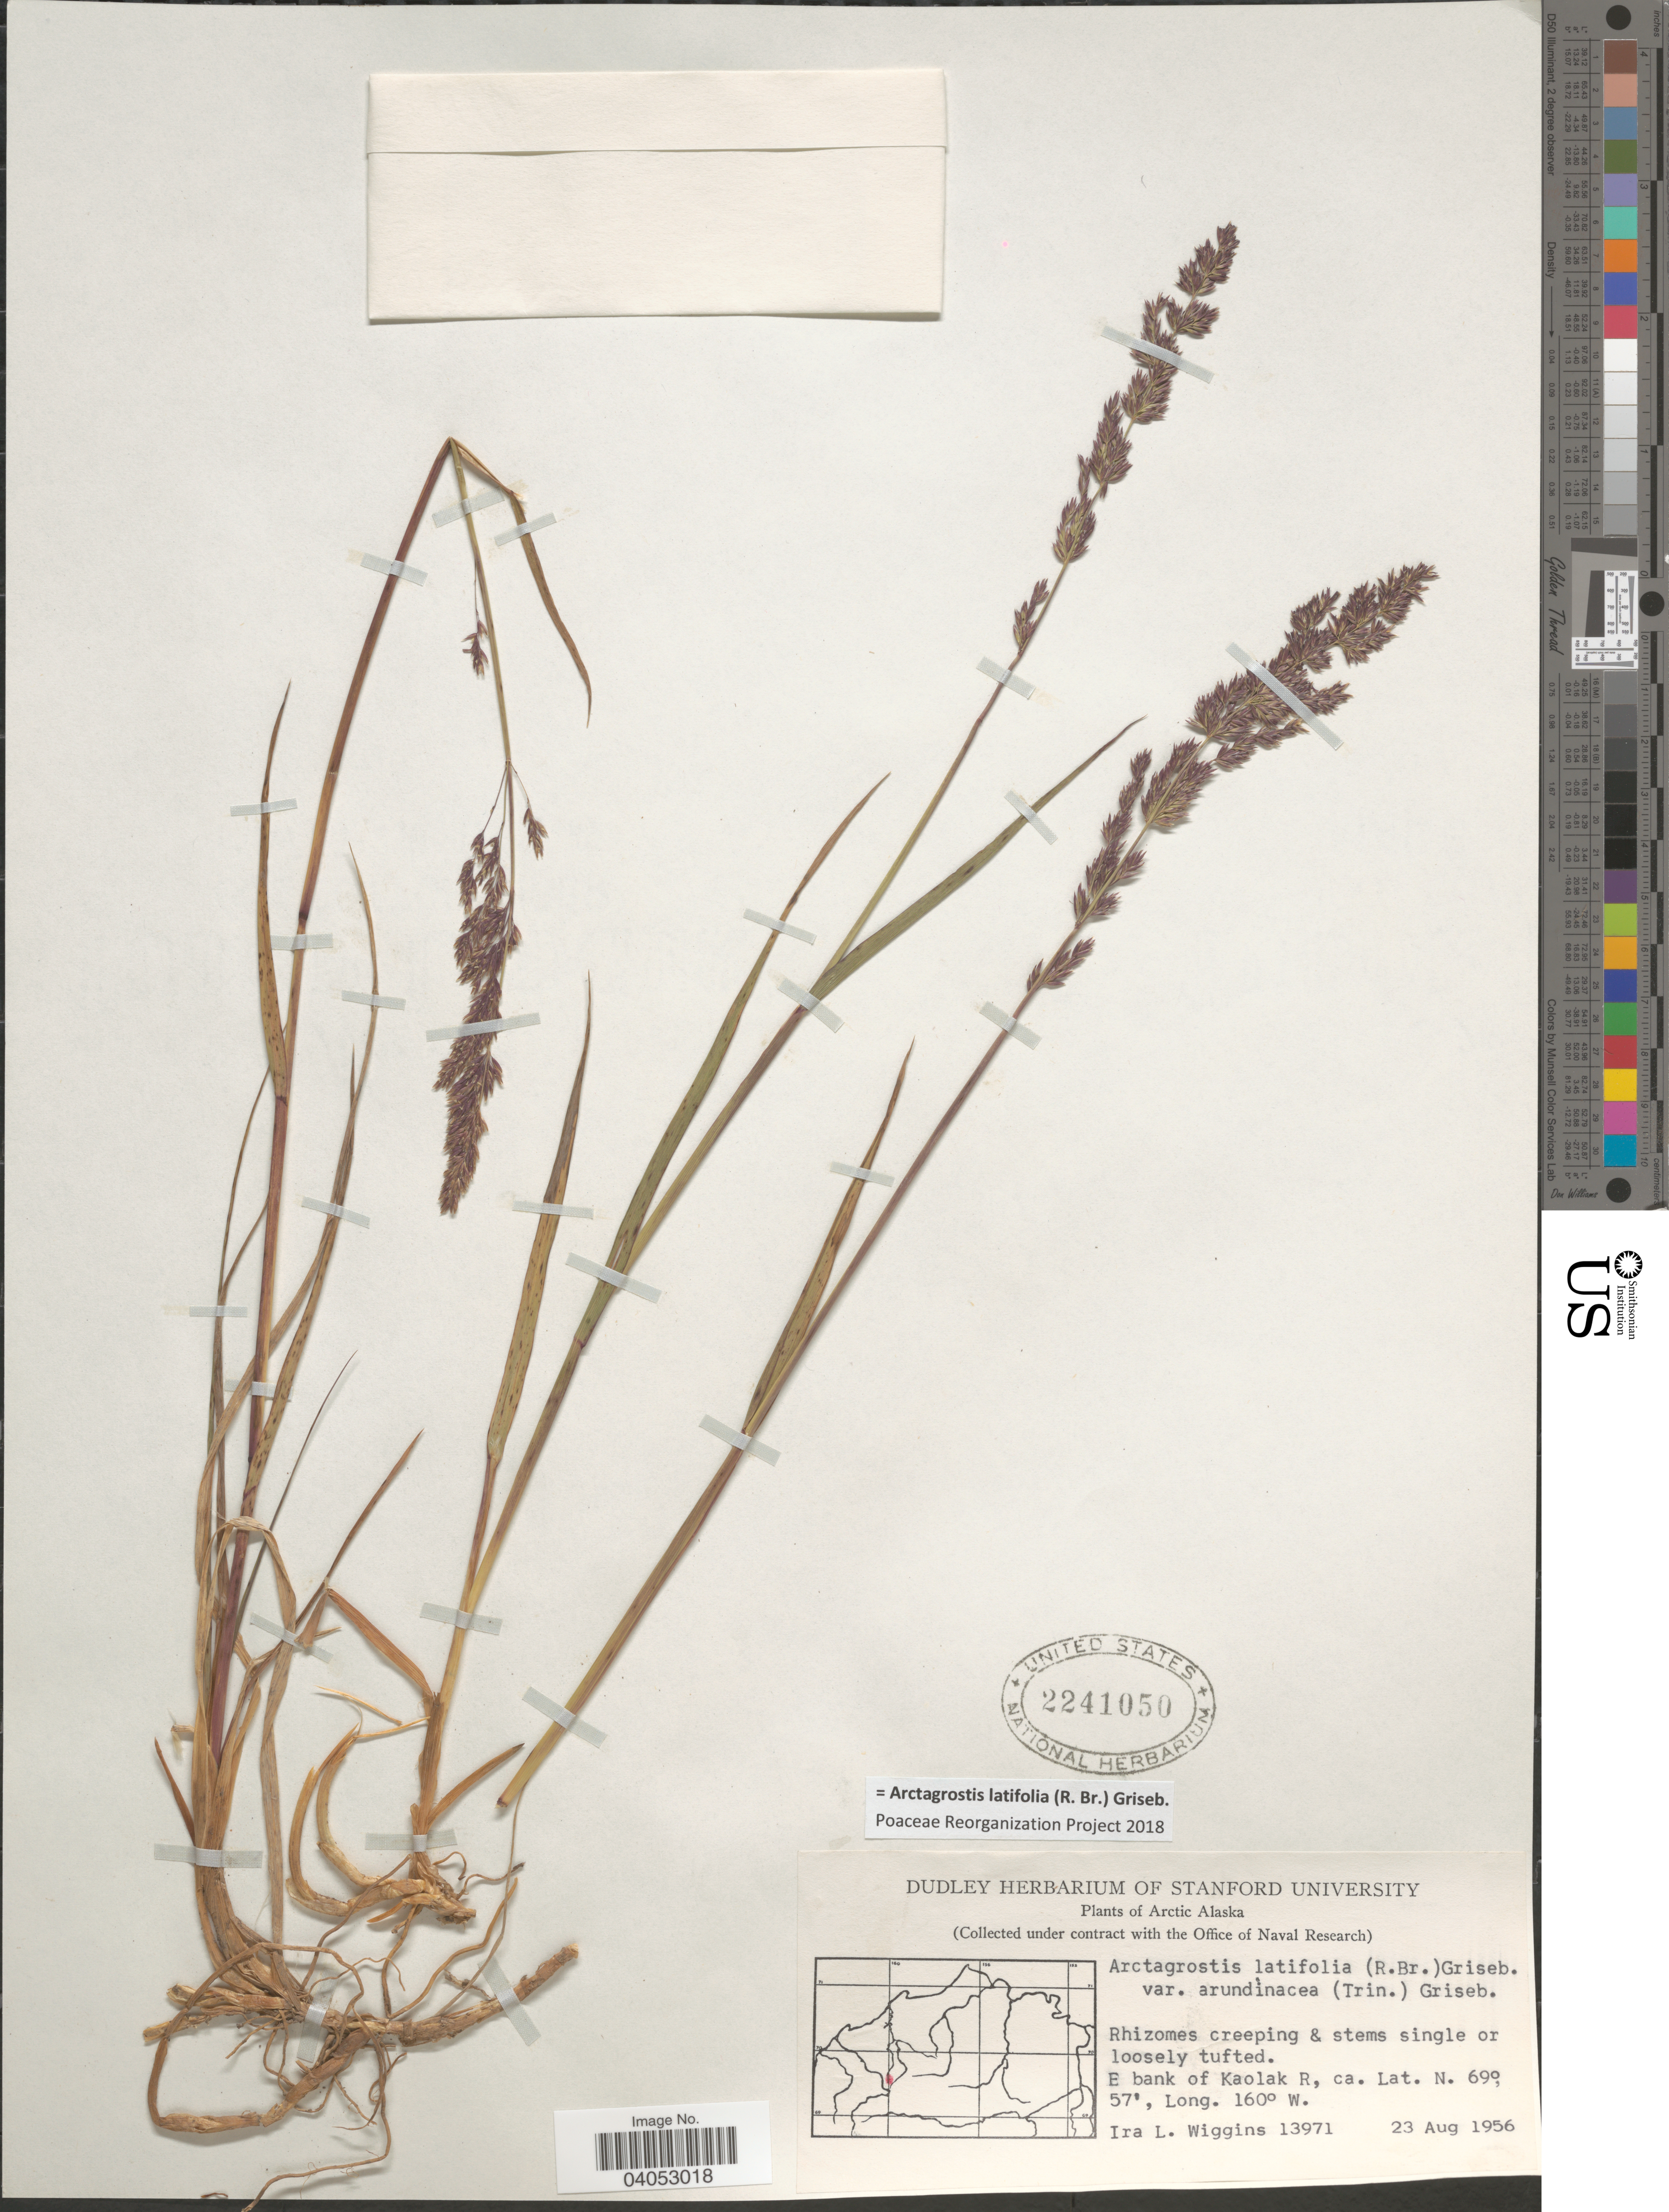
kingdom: Plantae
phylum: Tracheophyta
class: Liliopsida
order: Poales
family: Poaceae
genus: Arctagrostis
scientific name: Arctagrostis latifolia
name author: (R. Br.) Griseb.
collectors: I. L. Wiggins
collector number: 13971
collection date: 1956-08-23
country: United States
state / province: Alaska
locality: Arctic Alaska. E bank of Kaolak R.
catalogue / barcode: US 2241050